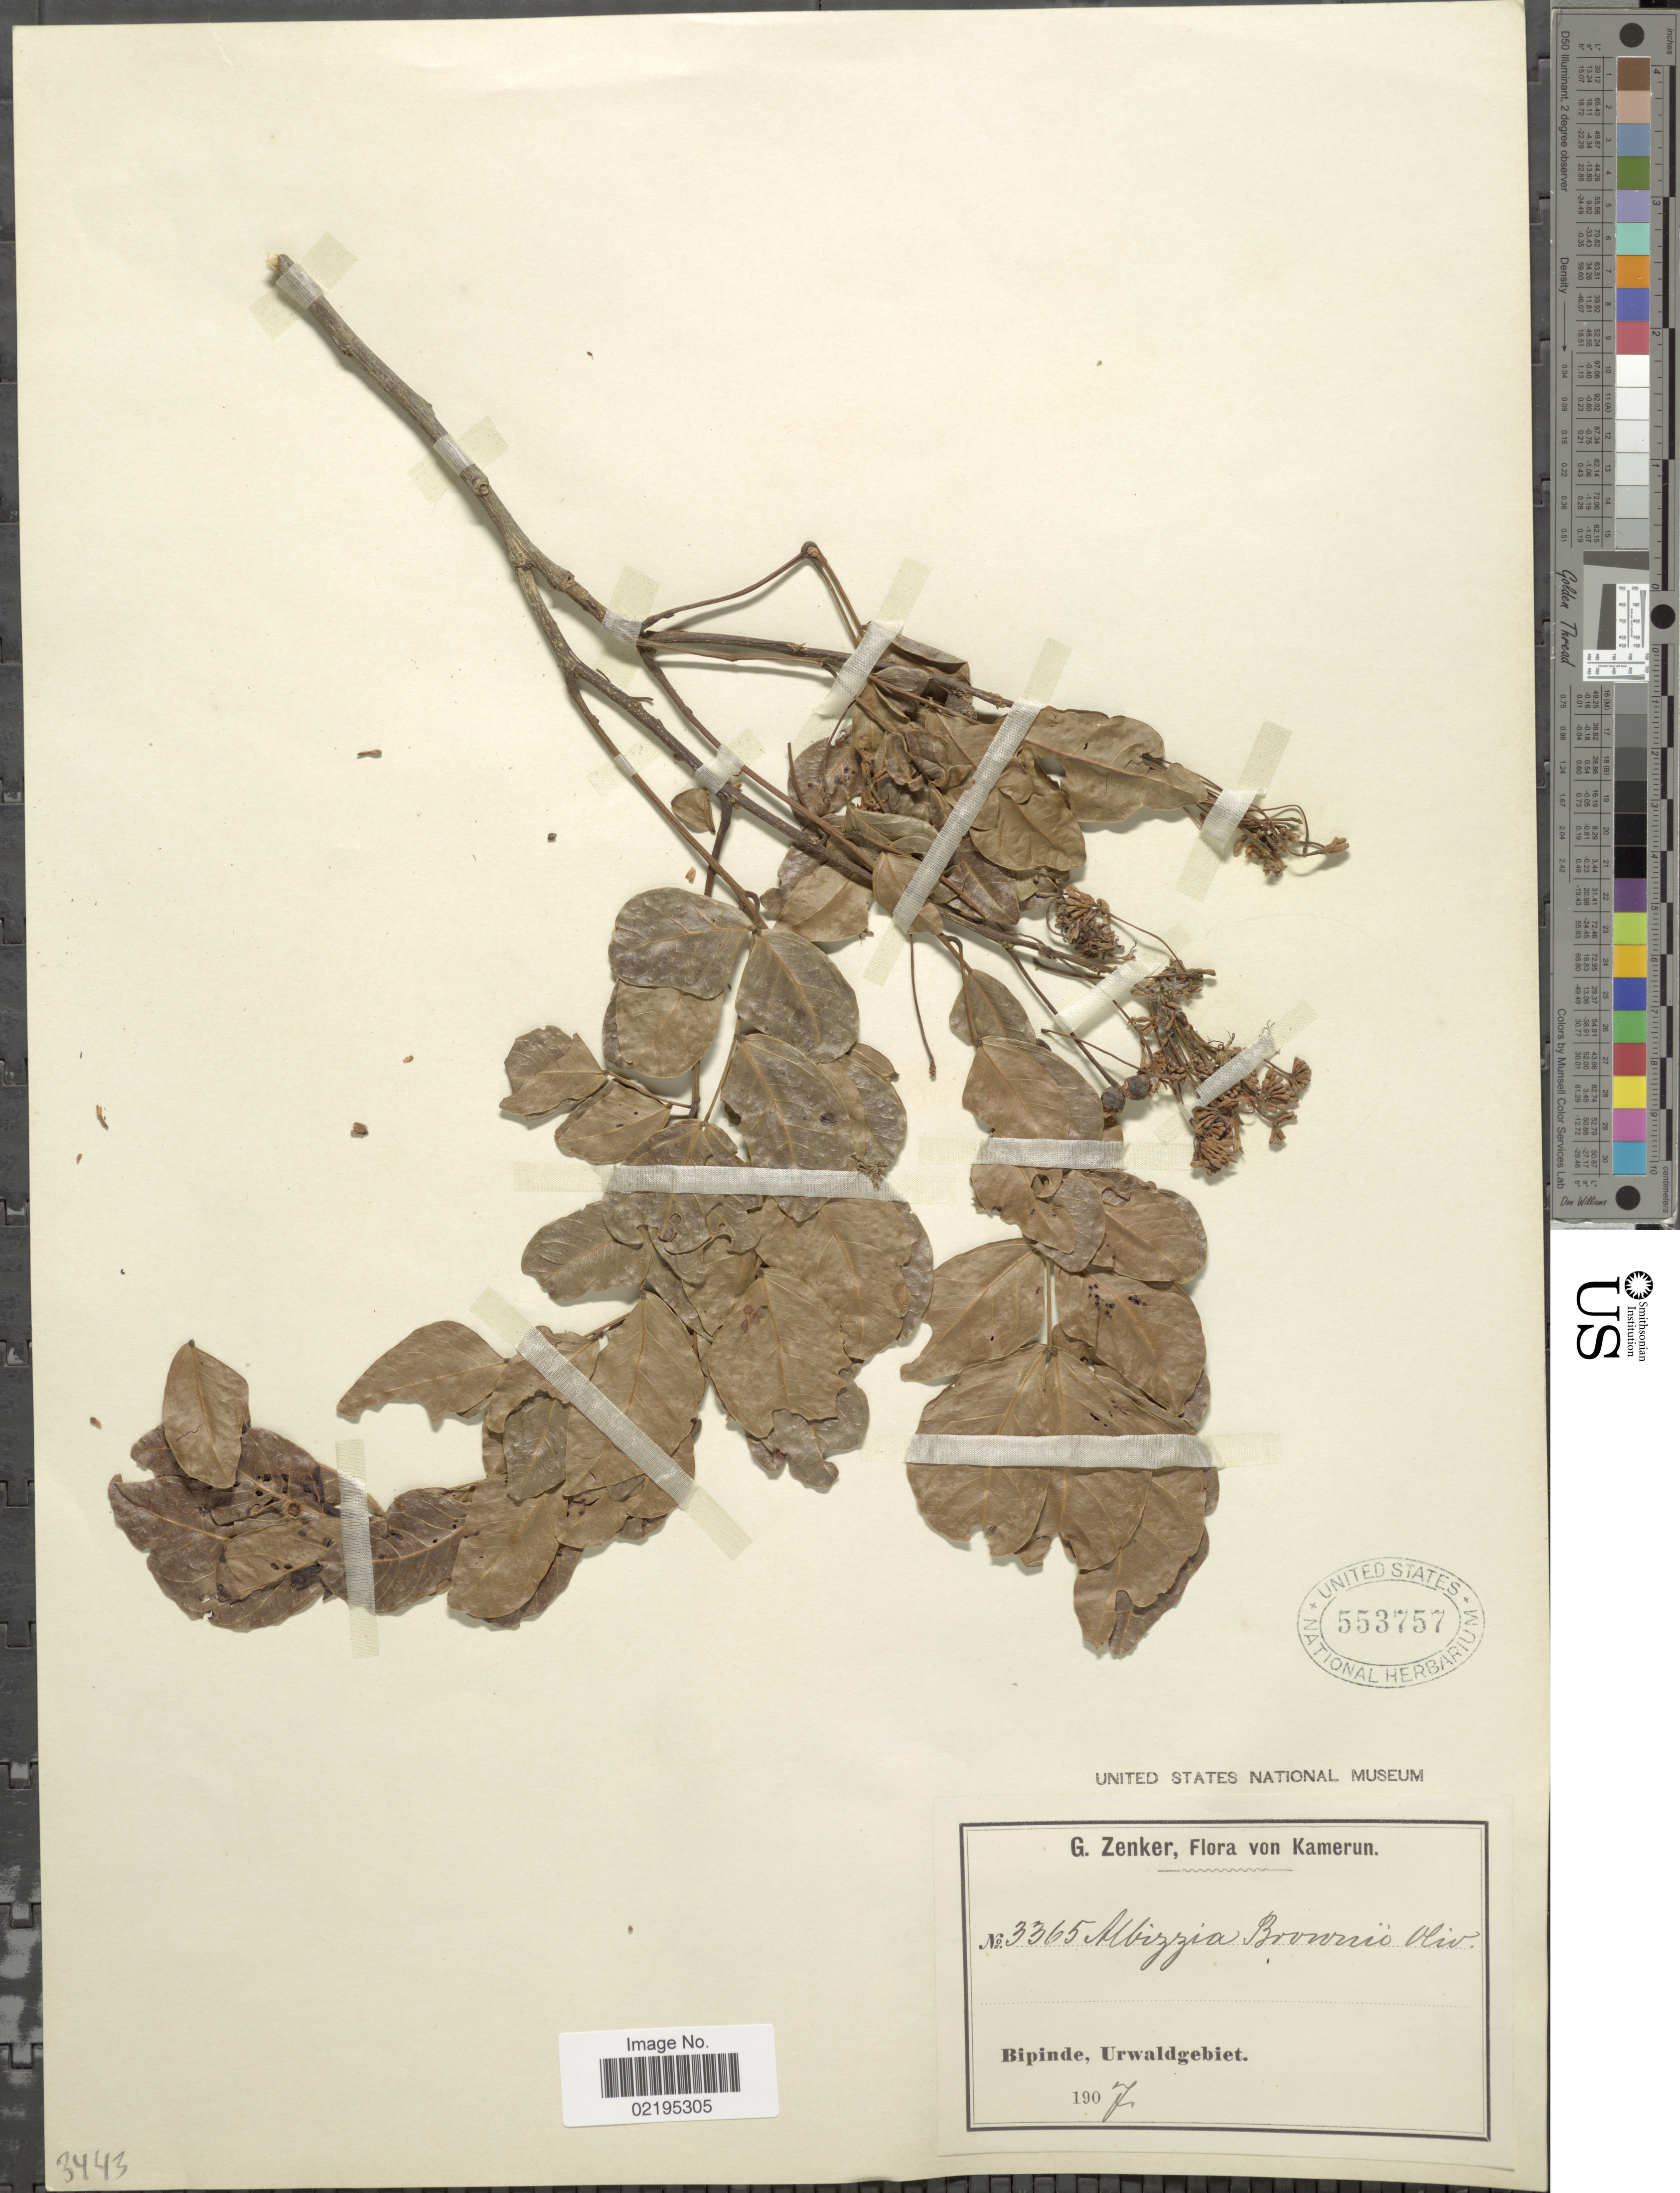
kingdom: Plantae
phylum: Tracheophyta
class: Magnoliopsida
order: Fabales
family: Fabaceae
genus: Albizia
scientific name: Albizia brownei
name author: (Walp.) Oliv.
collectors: G. A. Zenker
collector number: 3365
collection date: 1907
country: Cameroon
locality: Kamerun, Bipinde, Urwaldgebiet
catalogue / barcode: US 553757